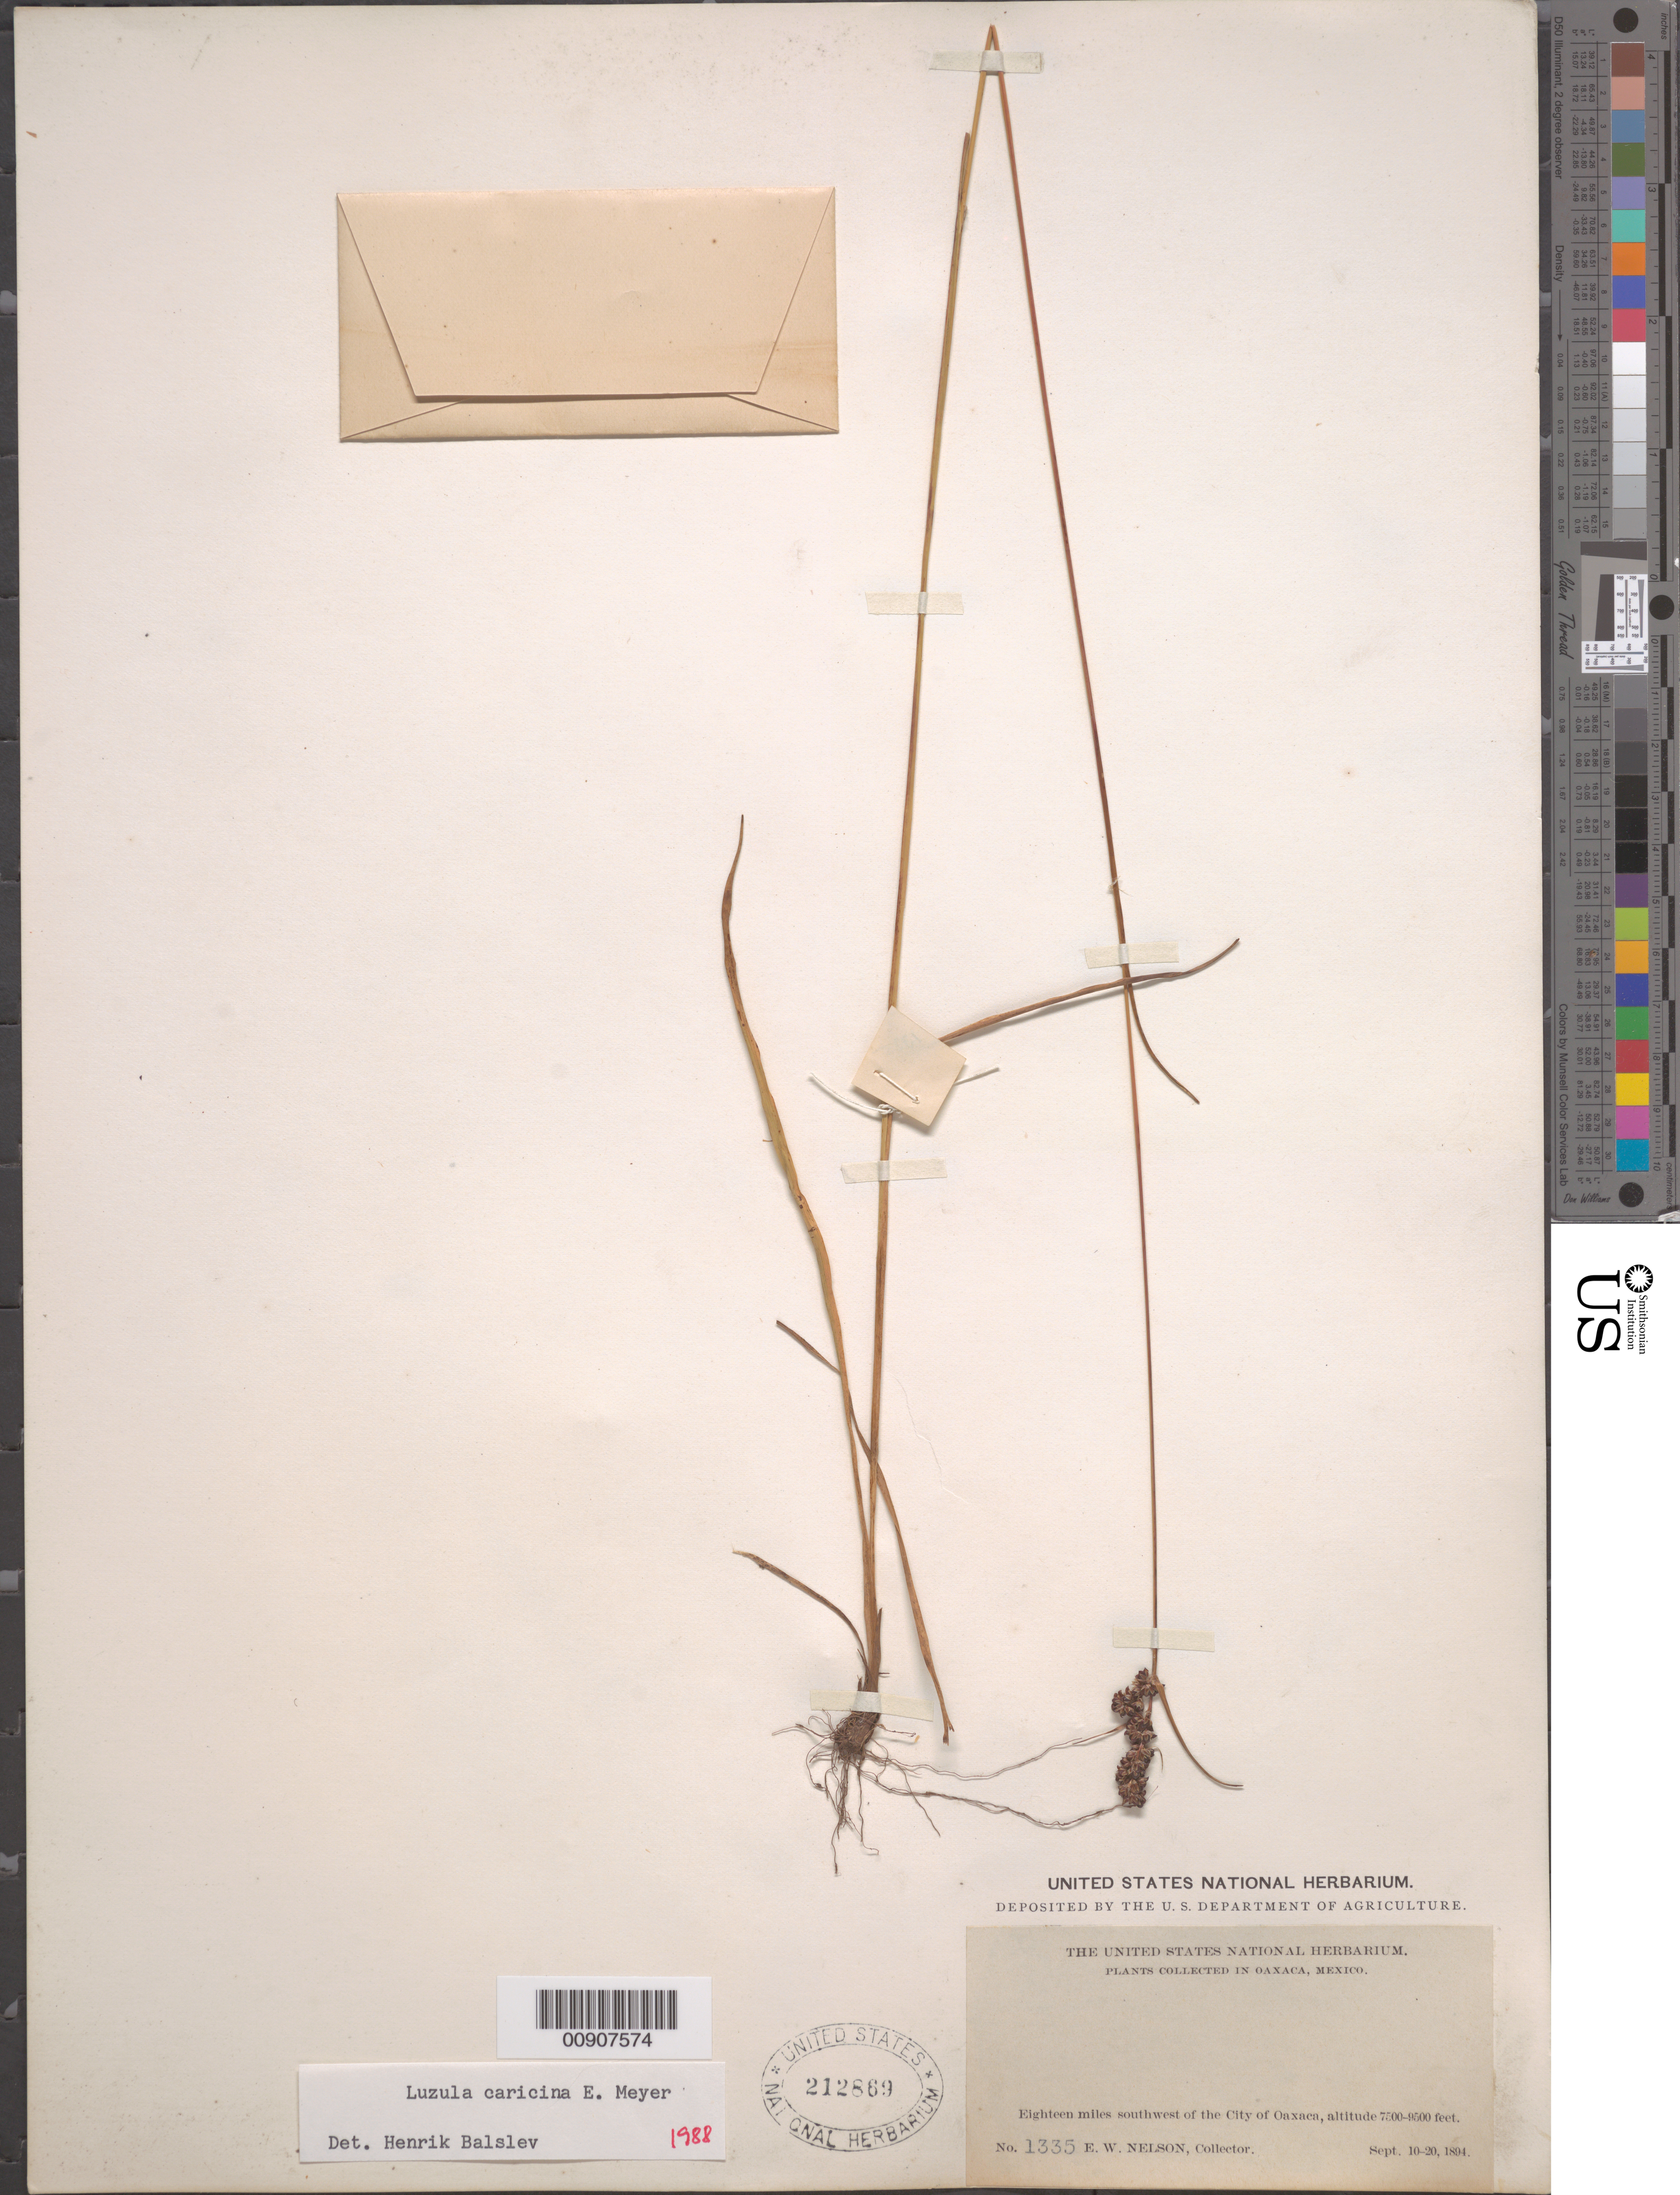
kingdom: Plantae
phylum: Tracheophyta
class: Liliopsida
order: Poales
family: Juncaceae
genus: Luzula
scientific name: Luzula caricina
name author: E. Mey.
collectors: E. W. Nelson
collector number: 1335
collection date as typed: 10 Sep 1894 to 20 Sep 1894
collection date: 1894-09-10/1894-09-20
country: Mexico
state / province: Oaxaca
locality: Eighteen miles southwest of the City of Oaxaca.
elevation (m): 2286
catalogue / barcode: US 212869